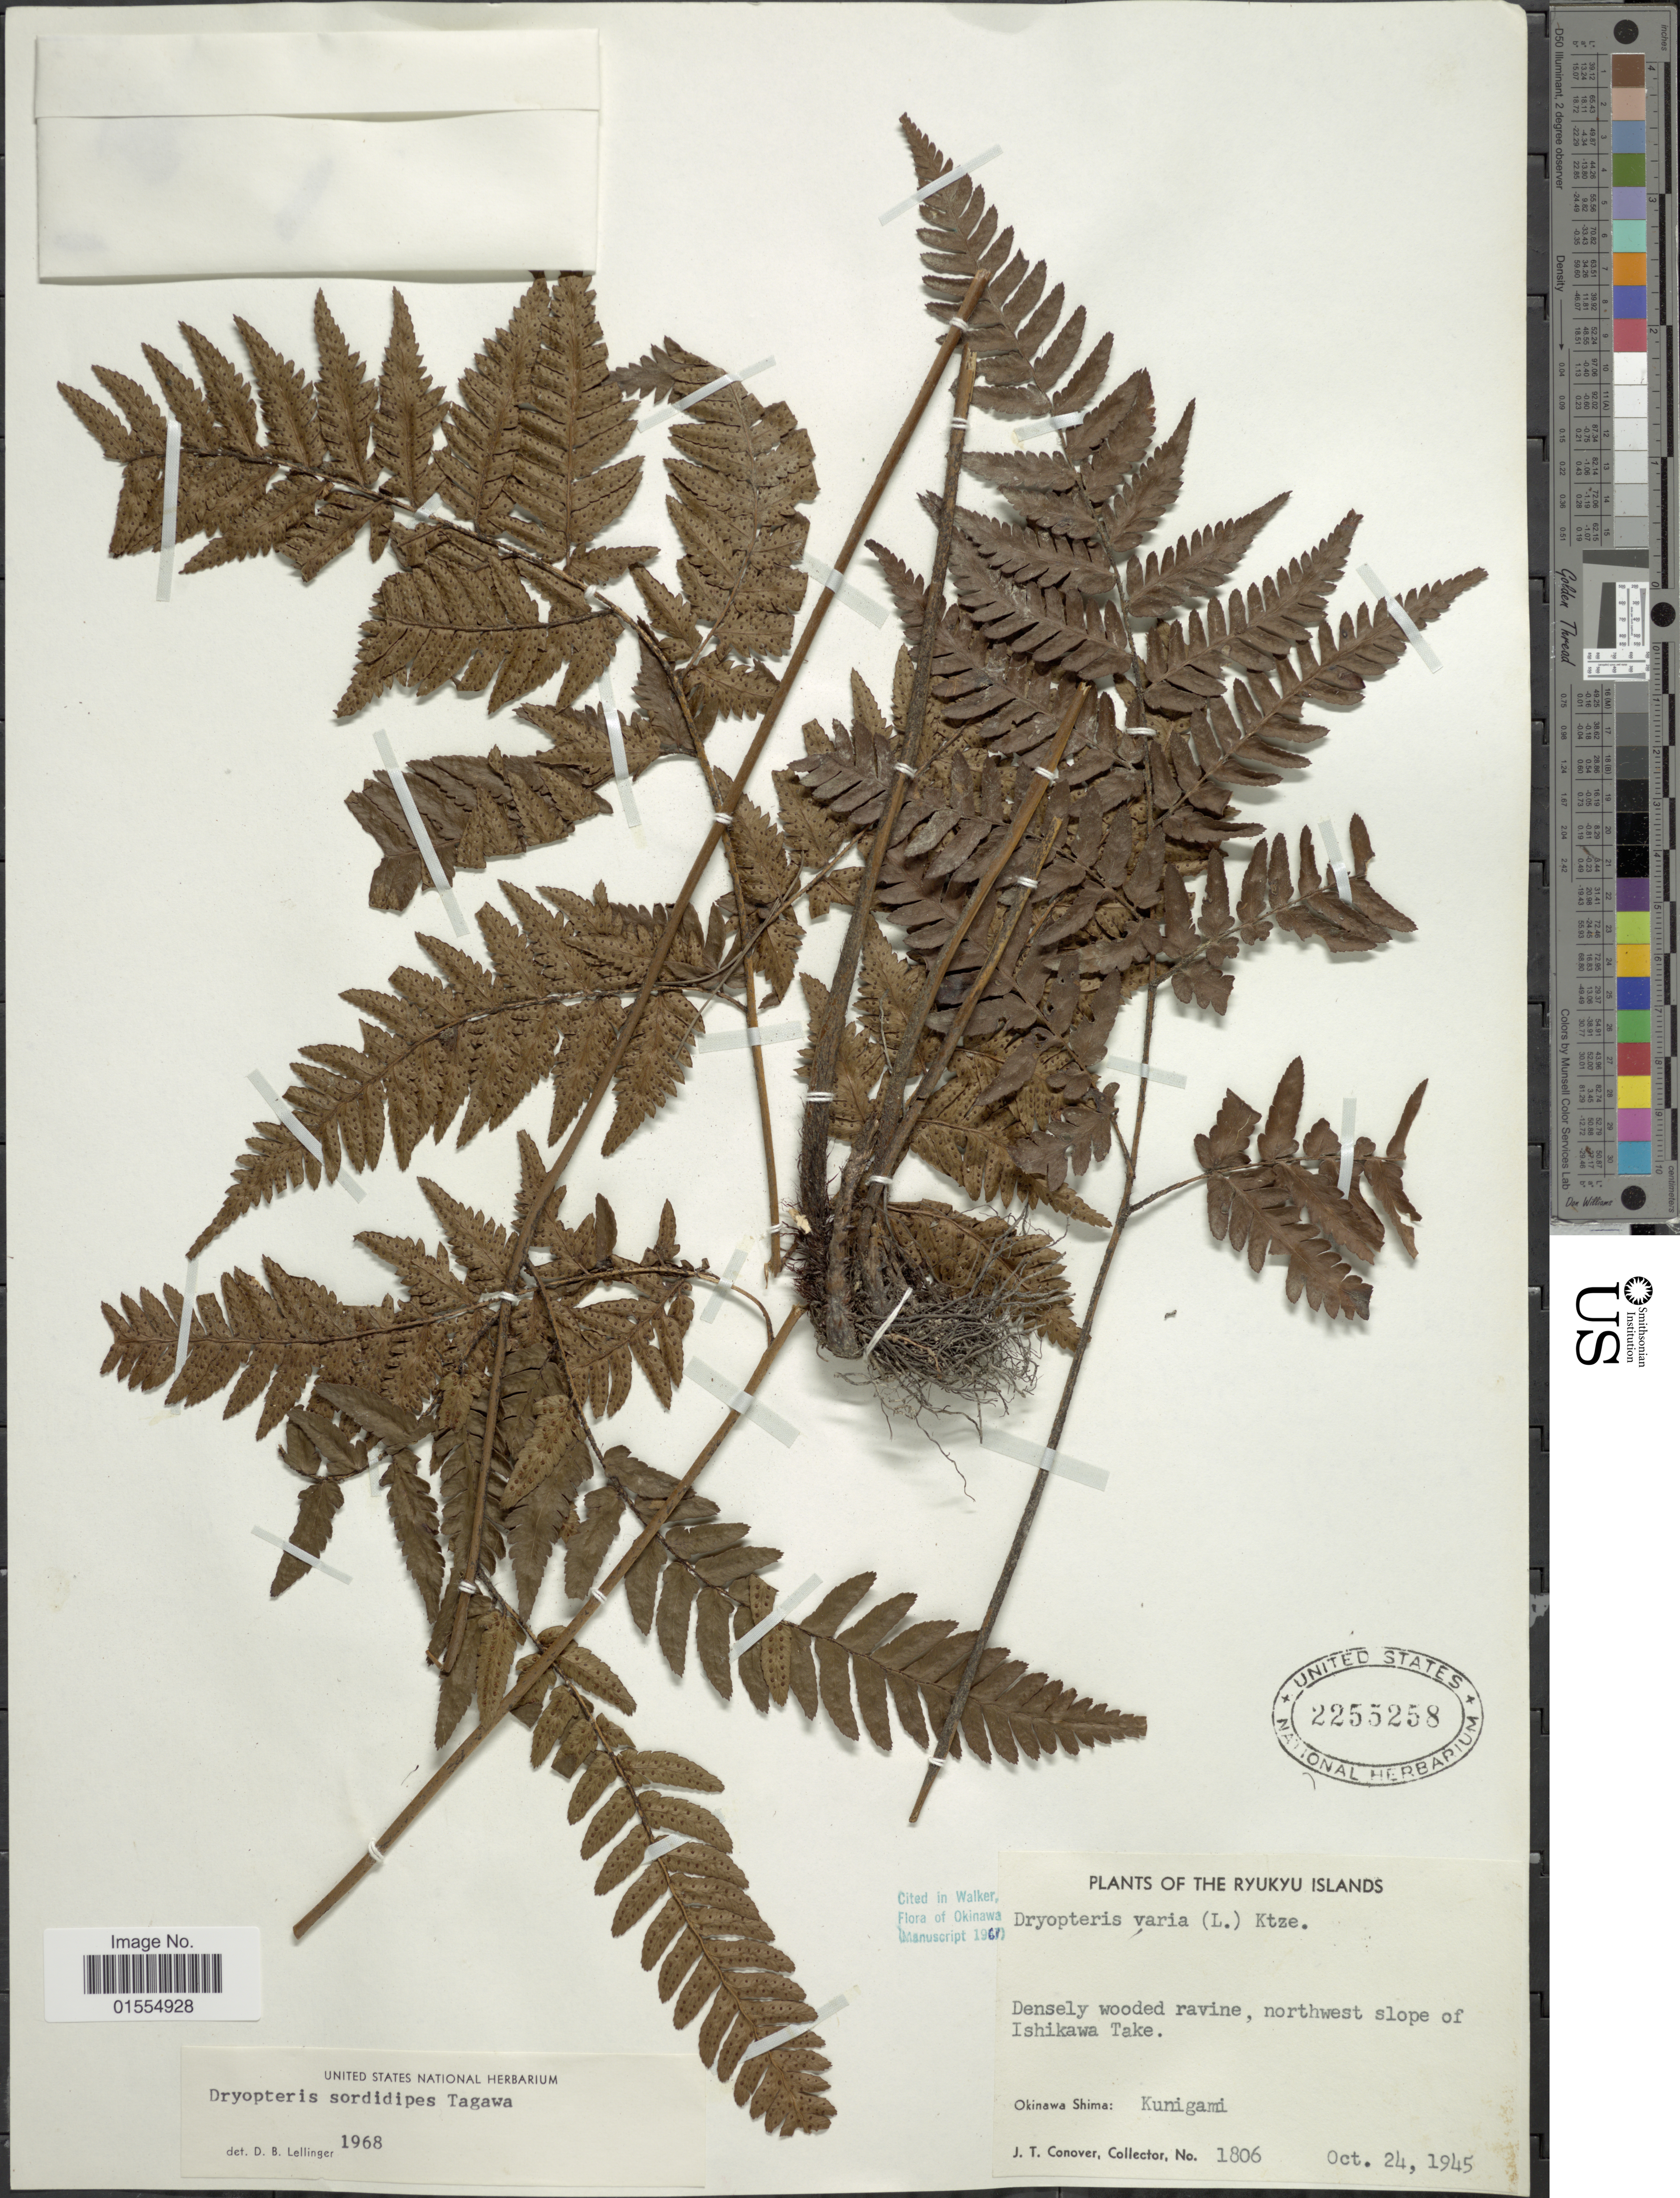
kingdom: Plantae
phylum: Tracheophyta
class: Polypodiopsida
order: Polypodiales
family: Dryopteridaceae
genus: Dryopteris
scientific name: Dryopteris sordidipes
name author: Tagawa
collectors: J. T. Conover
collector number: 1806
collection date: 1945-10-24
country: Japan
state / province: Okinawa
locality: Ryukyu Islands, Okinawa Shima: Kunigami, densely wooded ravine, northwest slope of Ishikawa Take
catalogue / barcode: US 2255258